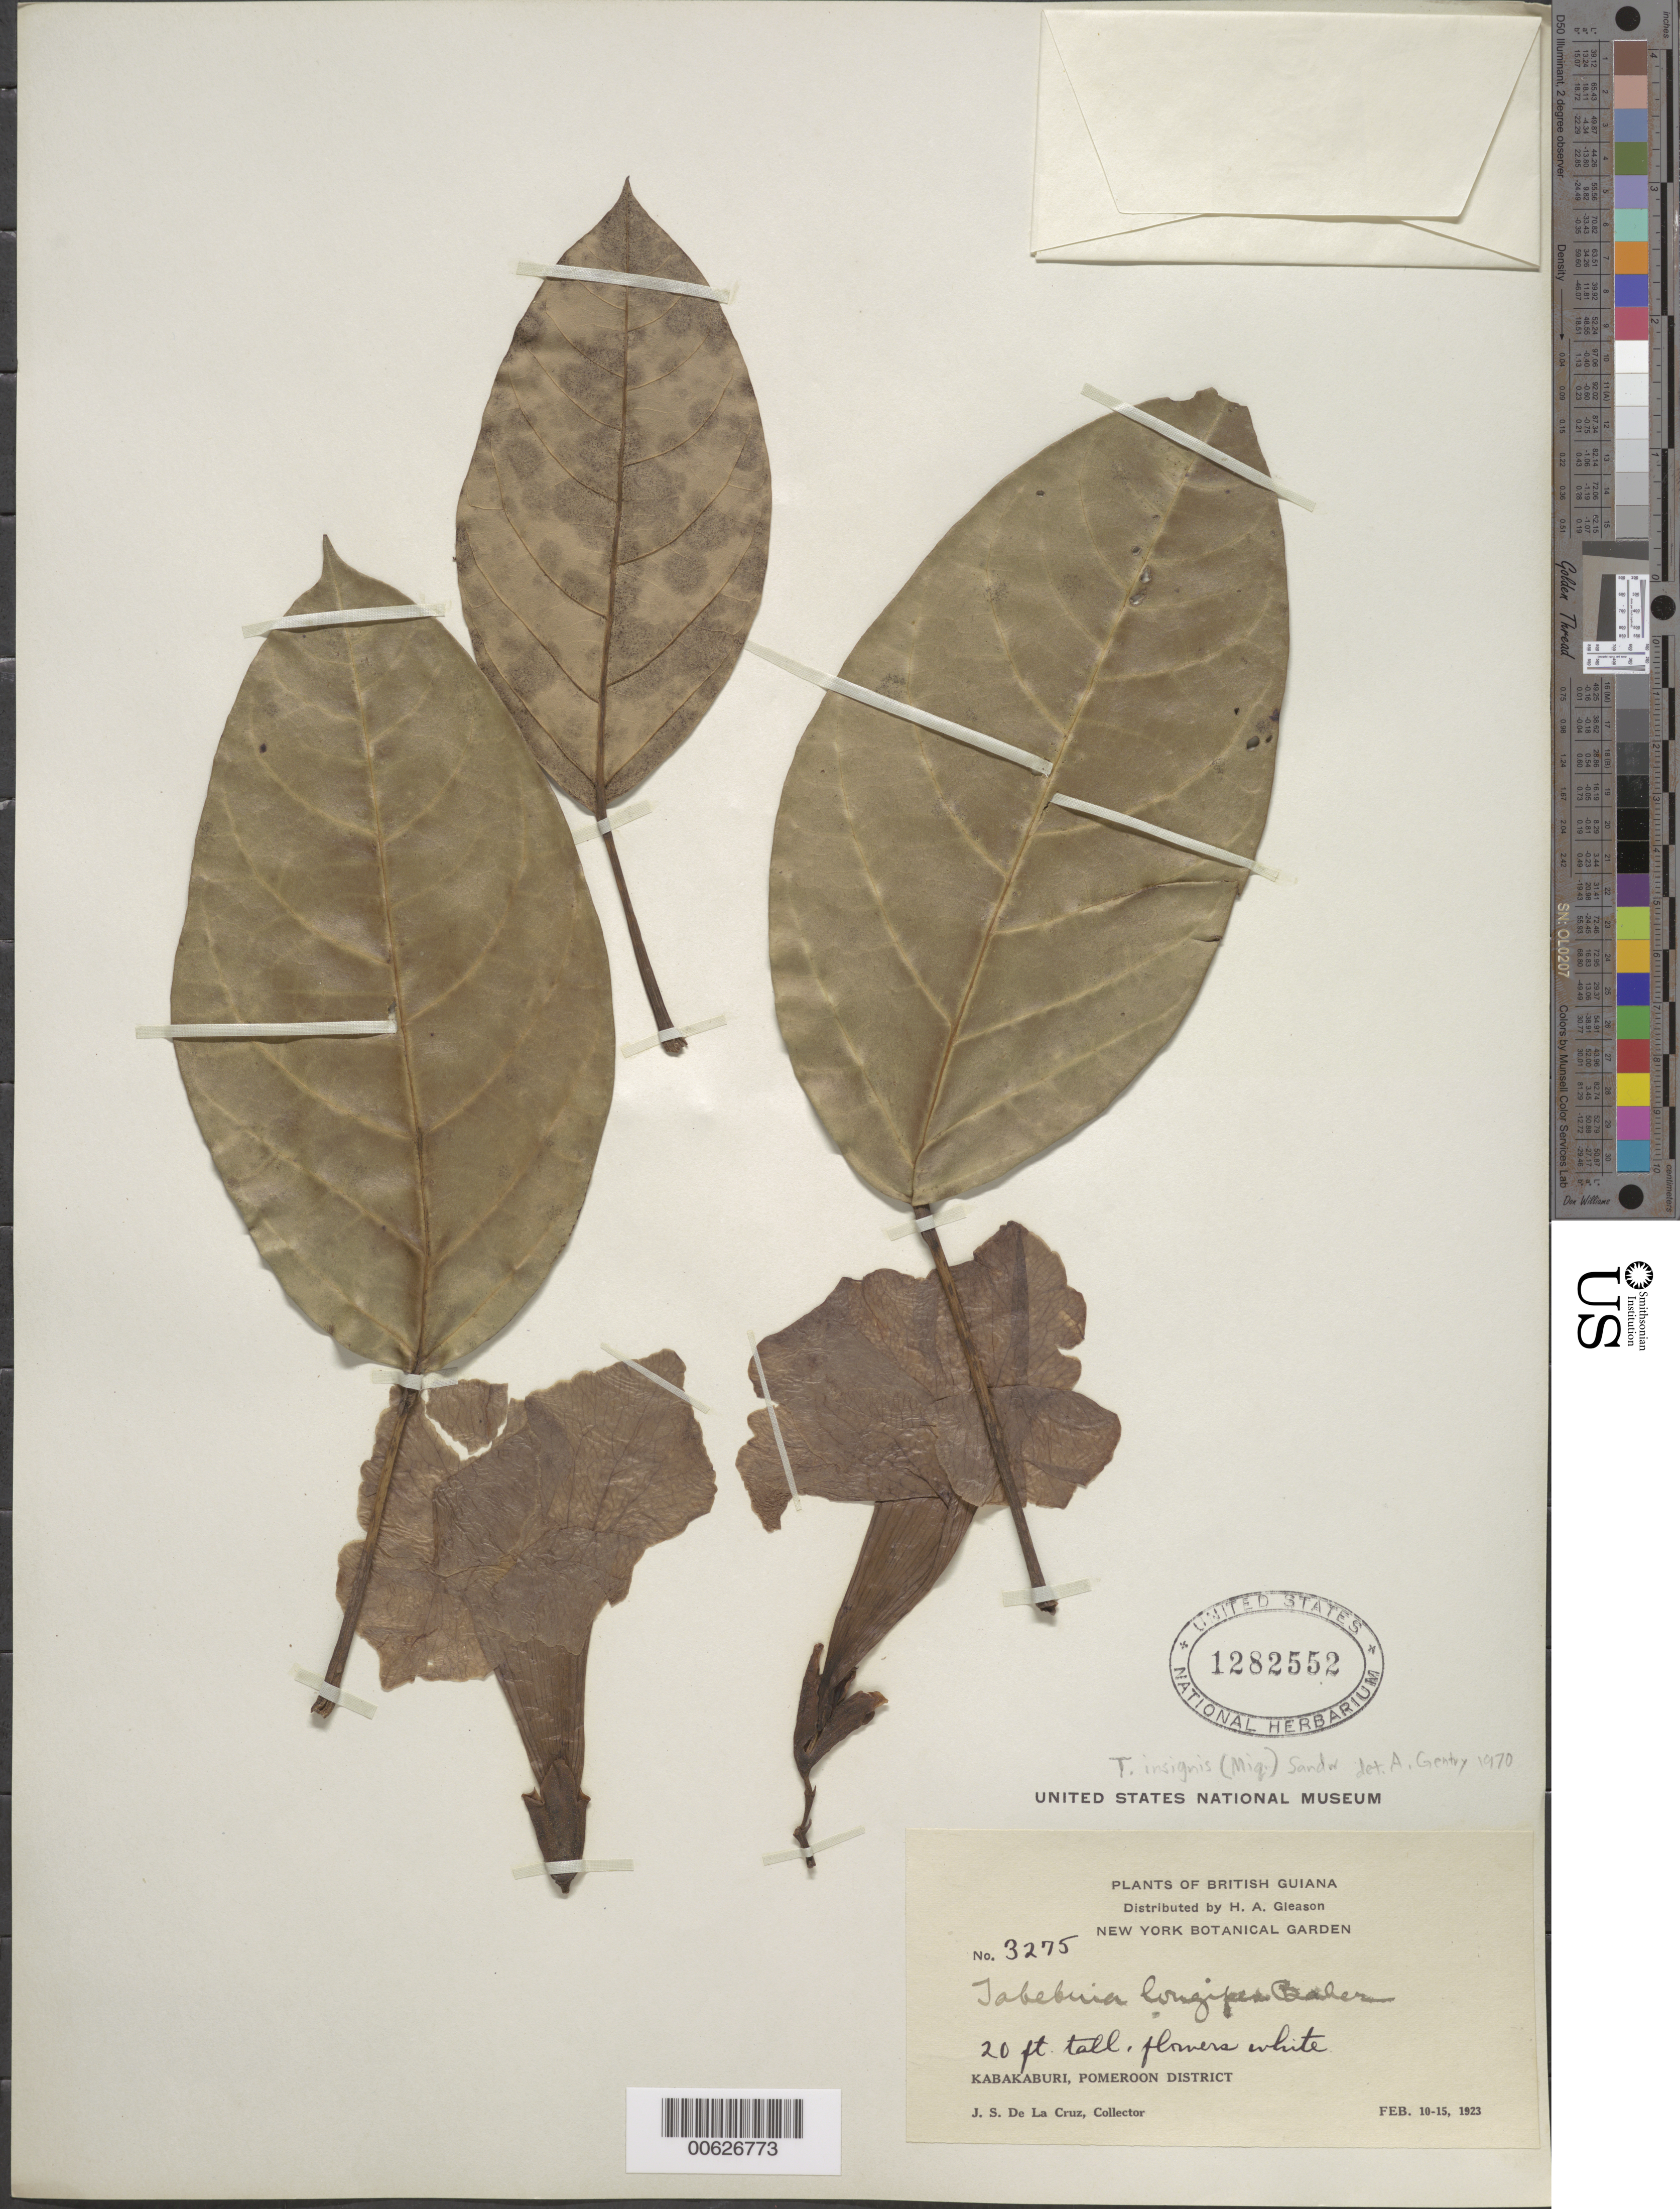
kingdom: Plantae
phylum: Tracheophyta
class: Magnoliopsida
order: Lamiales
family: Bignoniaceae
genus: Tabebuia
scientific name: Tabebuia insignis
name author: (Miq.) Sandwith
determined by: Gentry, A. H.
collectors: J. S. de la Cruz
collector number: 3275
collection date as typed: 10-Feb-23 to 15-Feb-23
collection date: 1923-02-10/1923-02-15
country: Guyana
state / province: Pomeroon-Supenaam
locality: Kabakaburi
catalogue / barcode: US 1282552